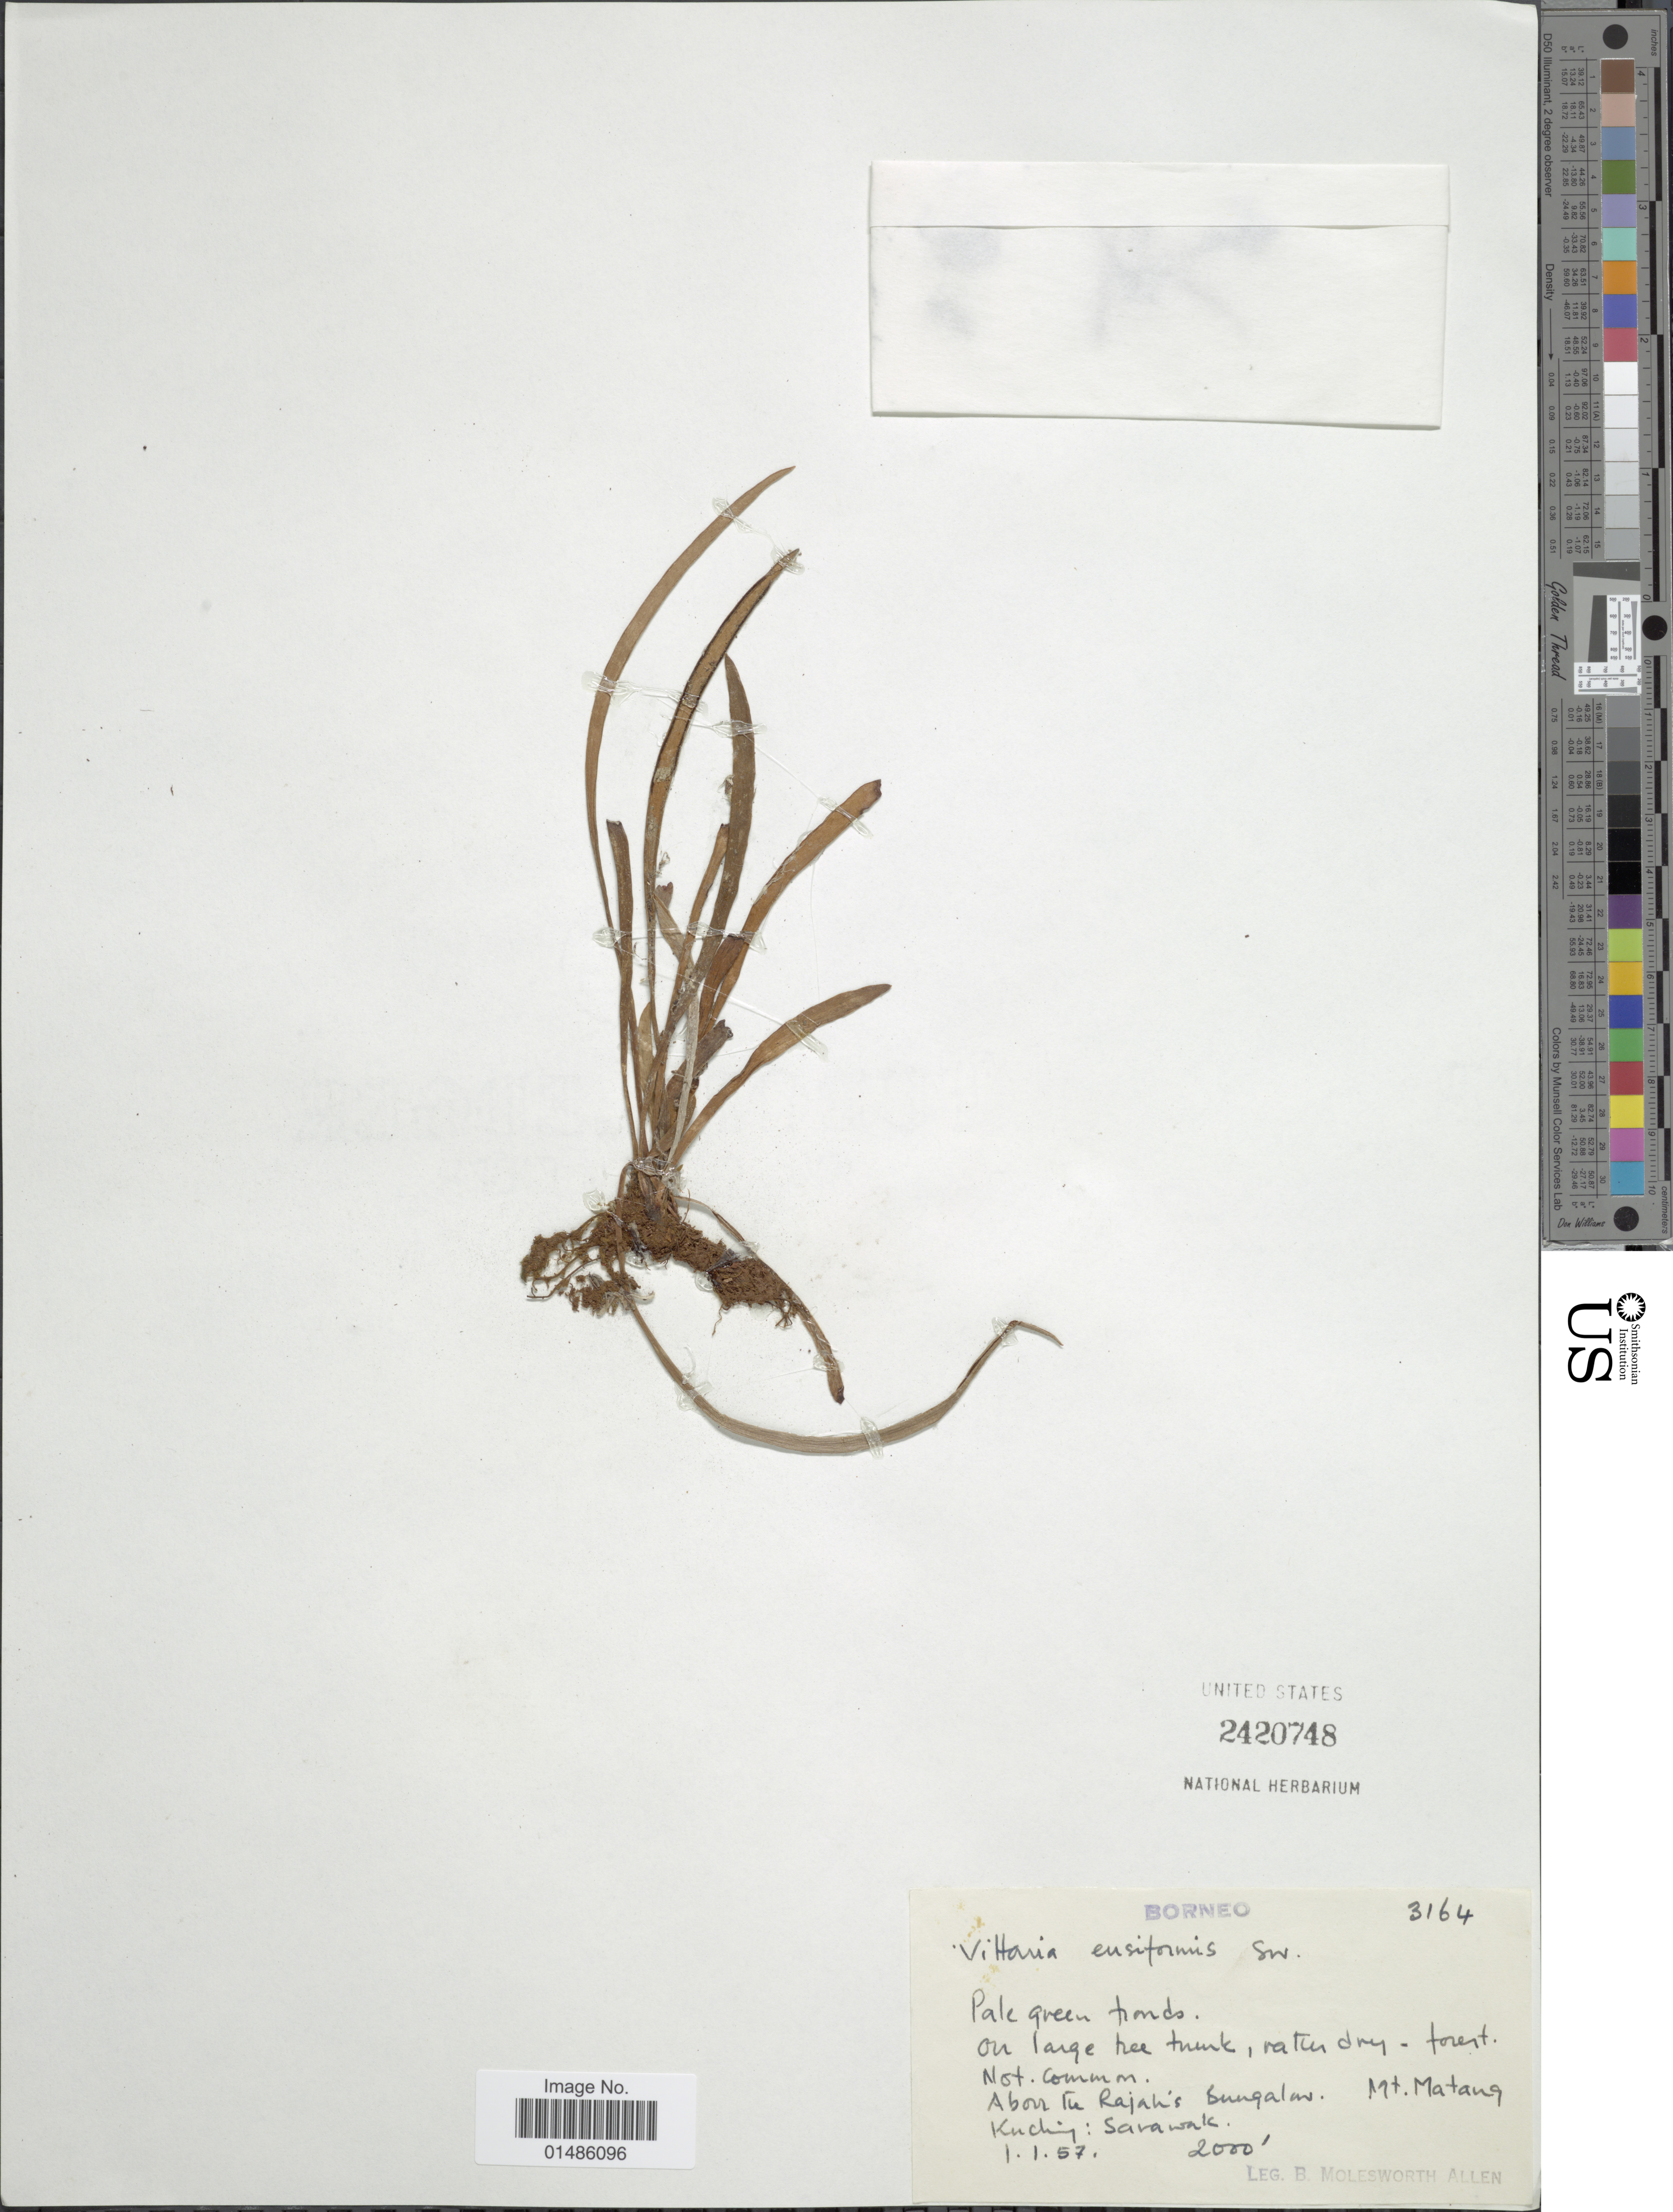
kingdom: Plantae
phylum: Tracheophyta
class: Polypodiopsida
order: Polypodiales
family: Pteridaceae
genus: Haplopteris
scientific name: Haplopteris ensiformis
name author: (Sw.) E.H. Crane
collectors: B. E. G. Molesworth-Allen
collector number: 3164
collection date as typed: Transcribed d/m/y: 1/1/57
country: Malaysia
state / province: Sarawak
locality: Above the Rajah's Bungalow. Mt. Matang, Kuching, Borneo.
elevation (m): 610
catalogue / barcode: US 2420748